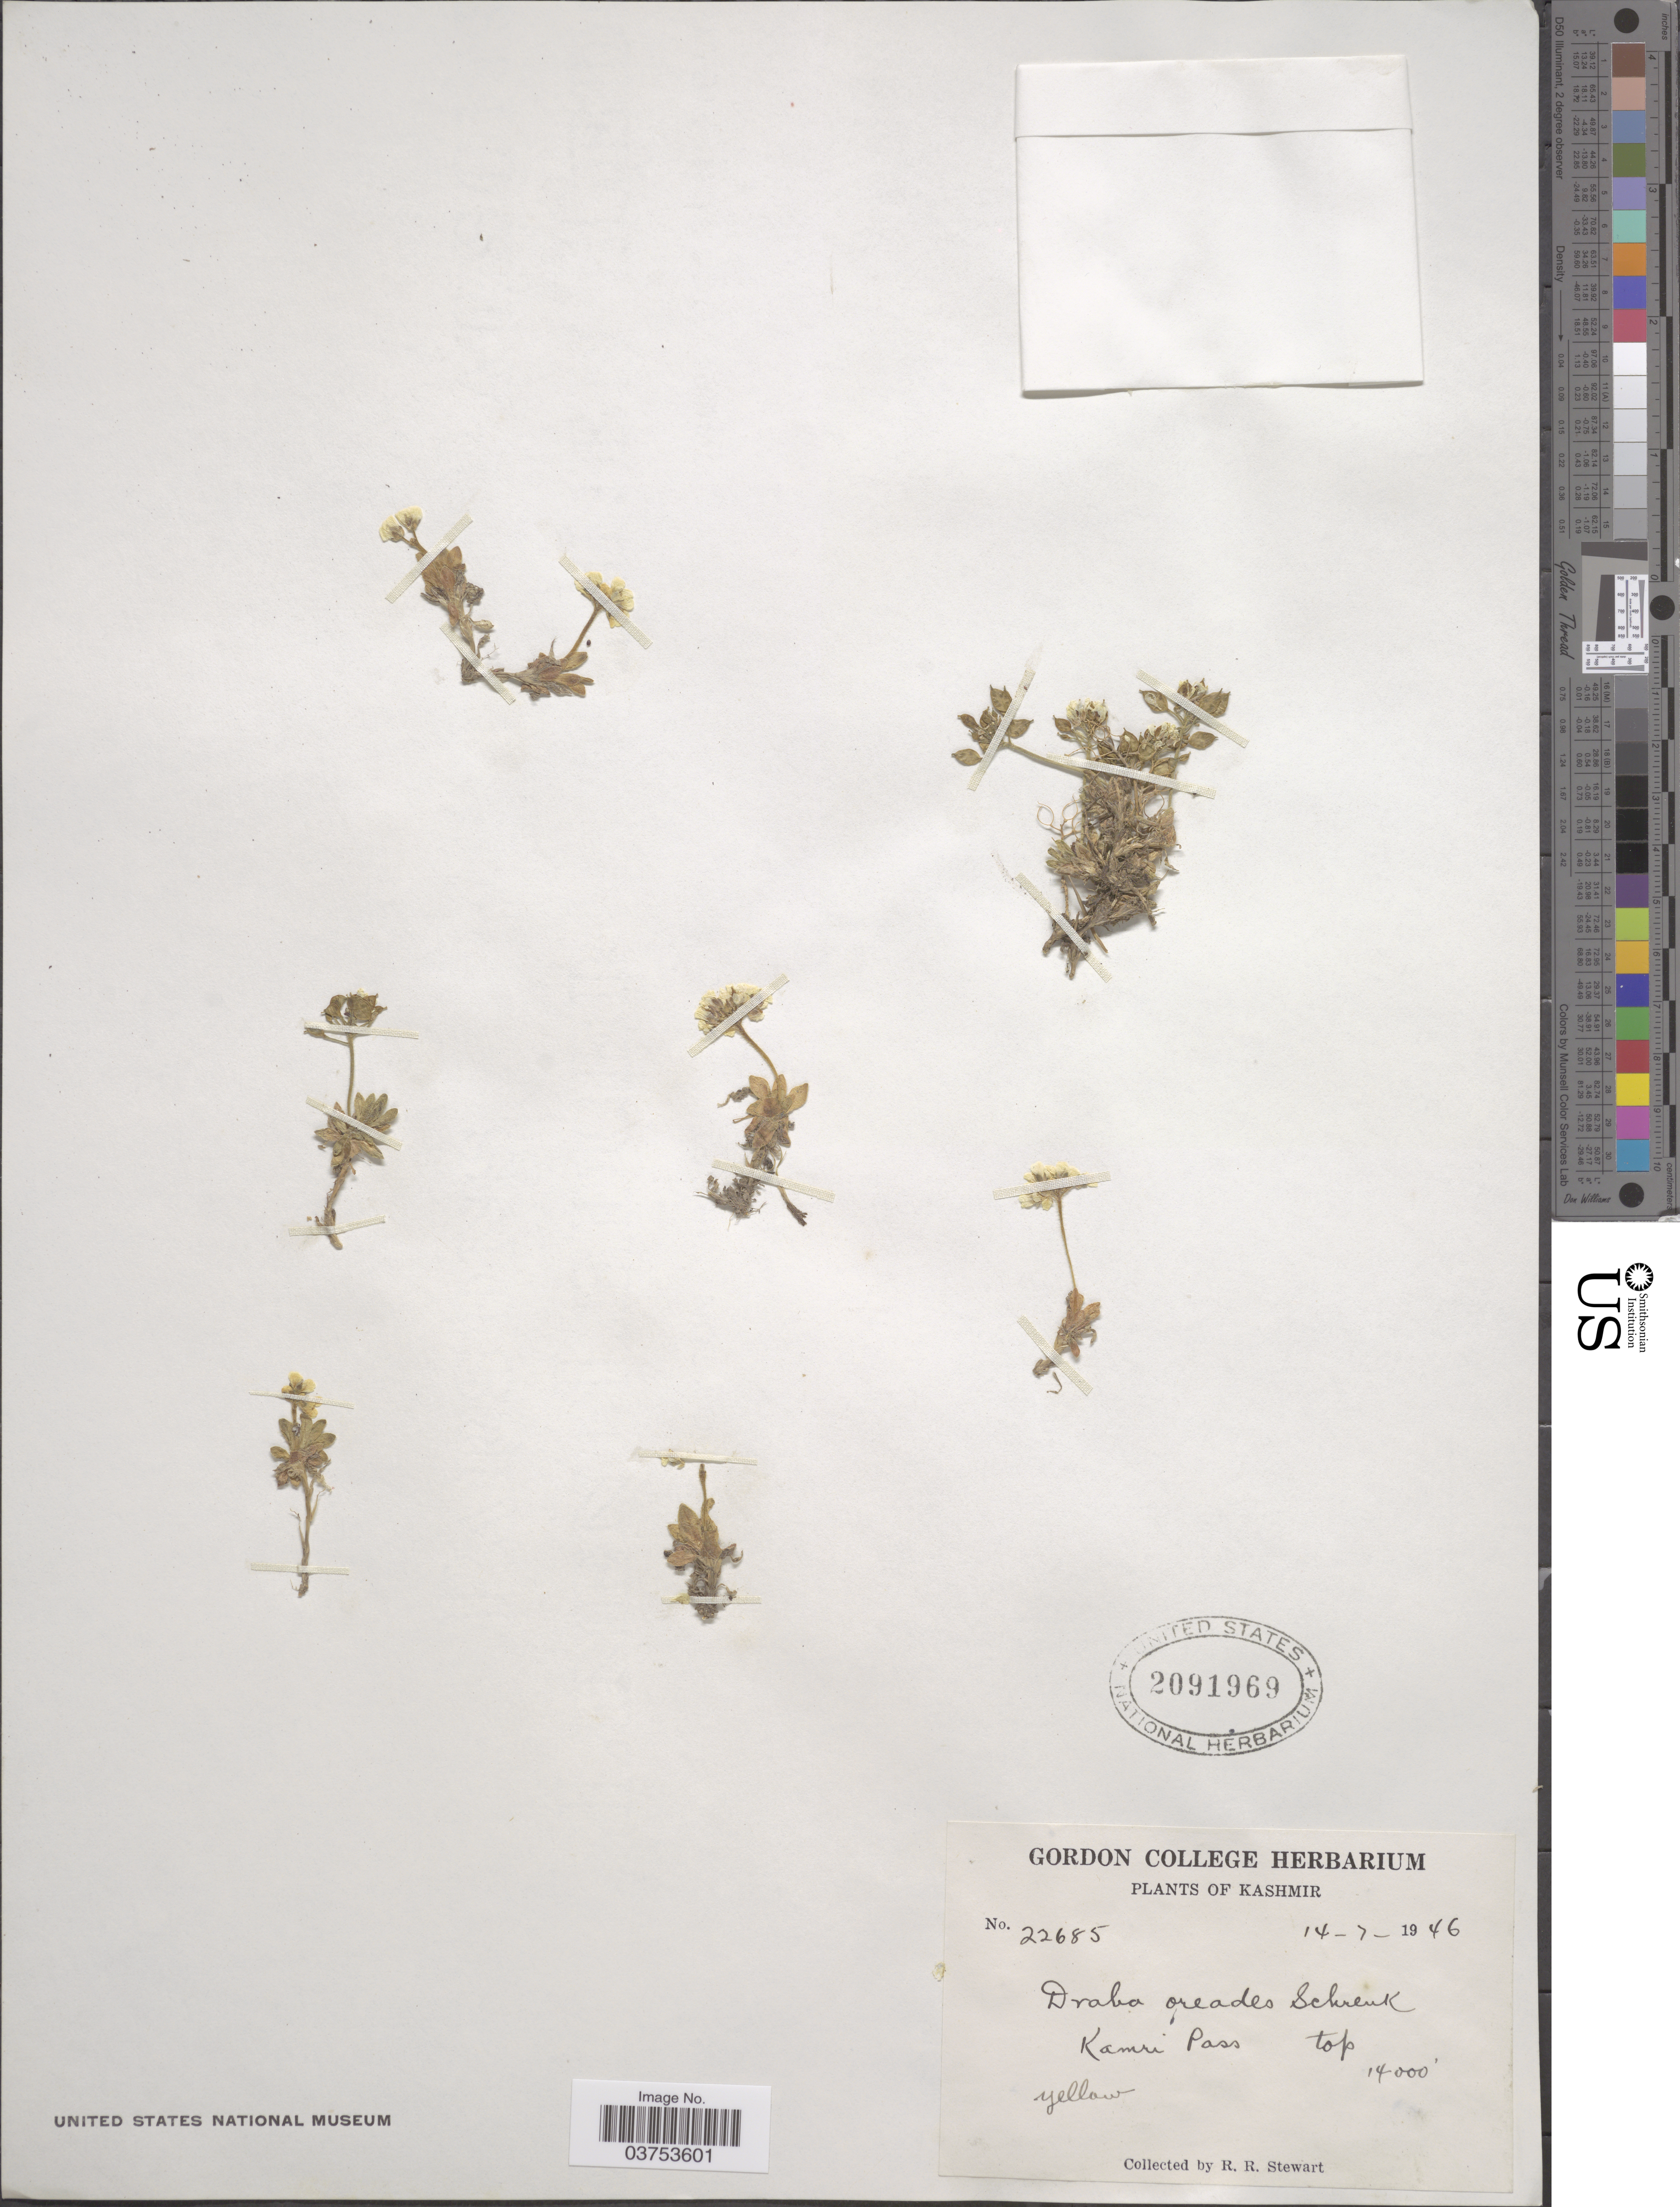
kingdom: Plantae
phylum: Tracheophyta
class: Magnoliopsida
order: Brassicales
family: Brassicaceae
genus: Draba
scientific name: Draba oreadum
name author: Maire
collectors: R. Stewart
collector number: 22685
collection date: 1946-07-14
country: India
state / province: Jammu and Kashmir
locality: Kamri Pass top.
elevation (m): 4267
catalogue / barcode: US 2091969